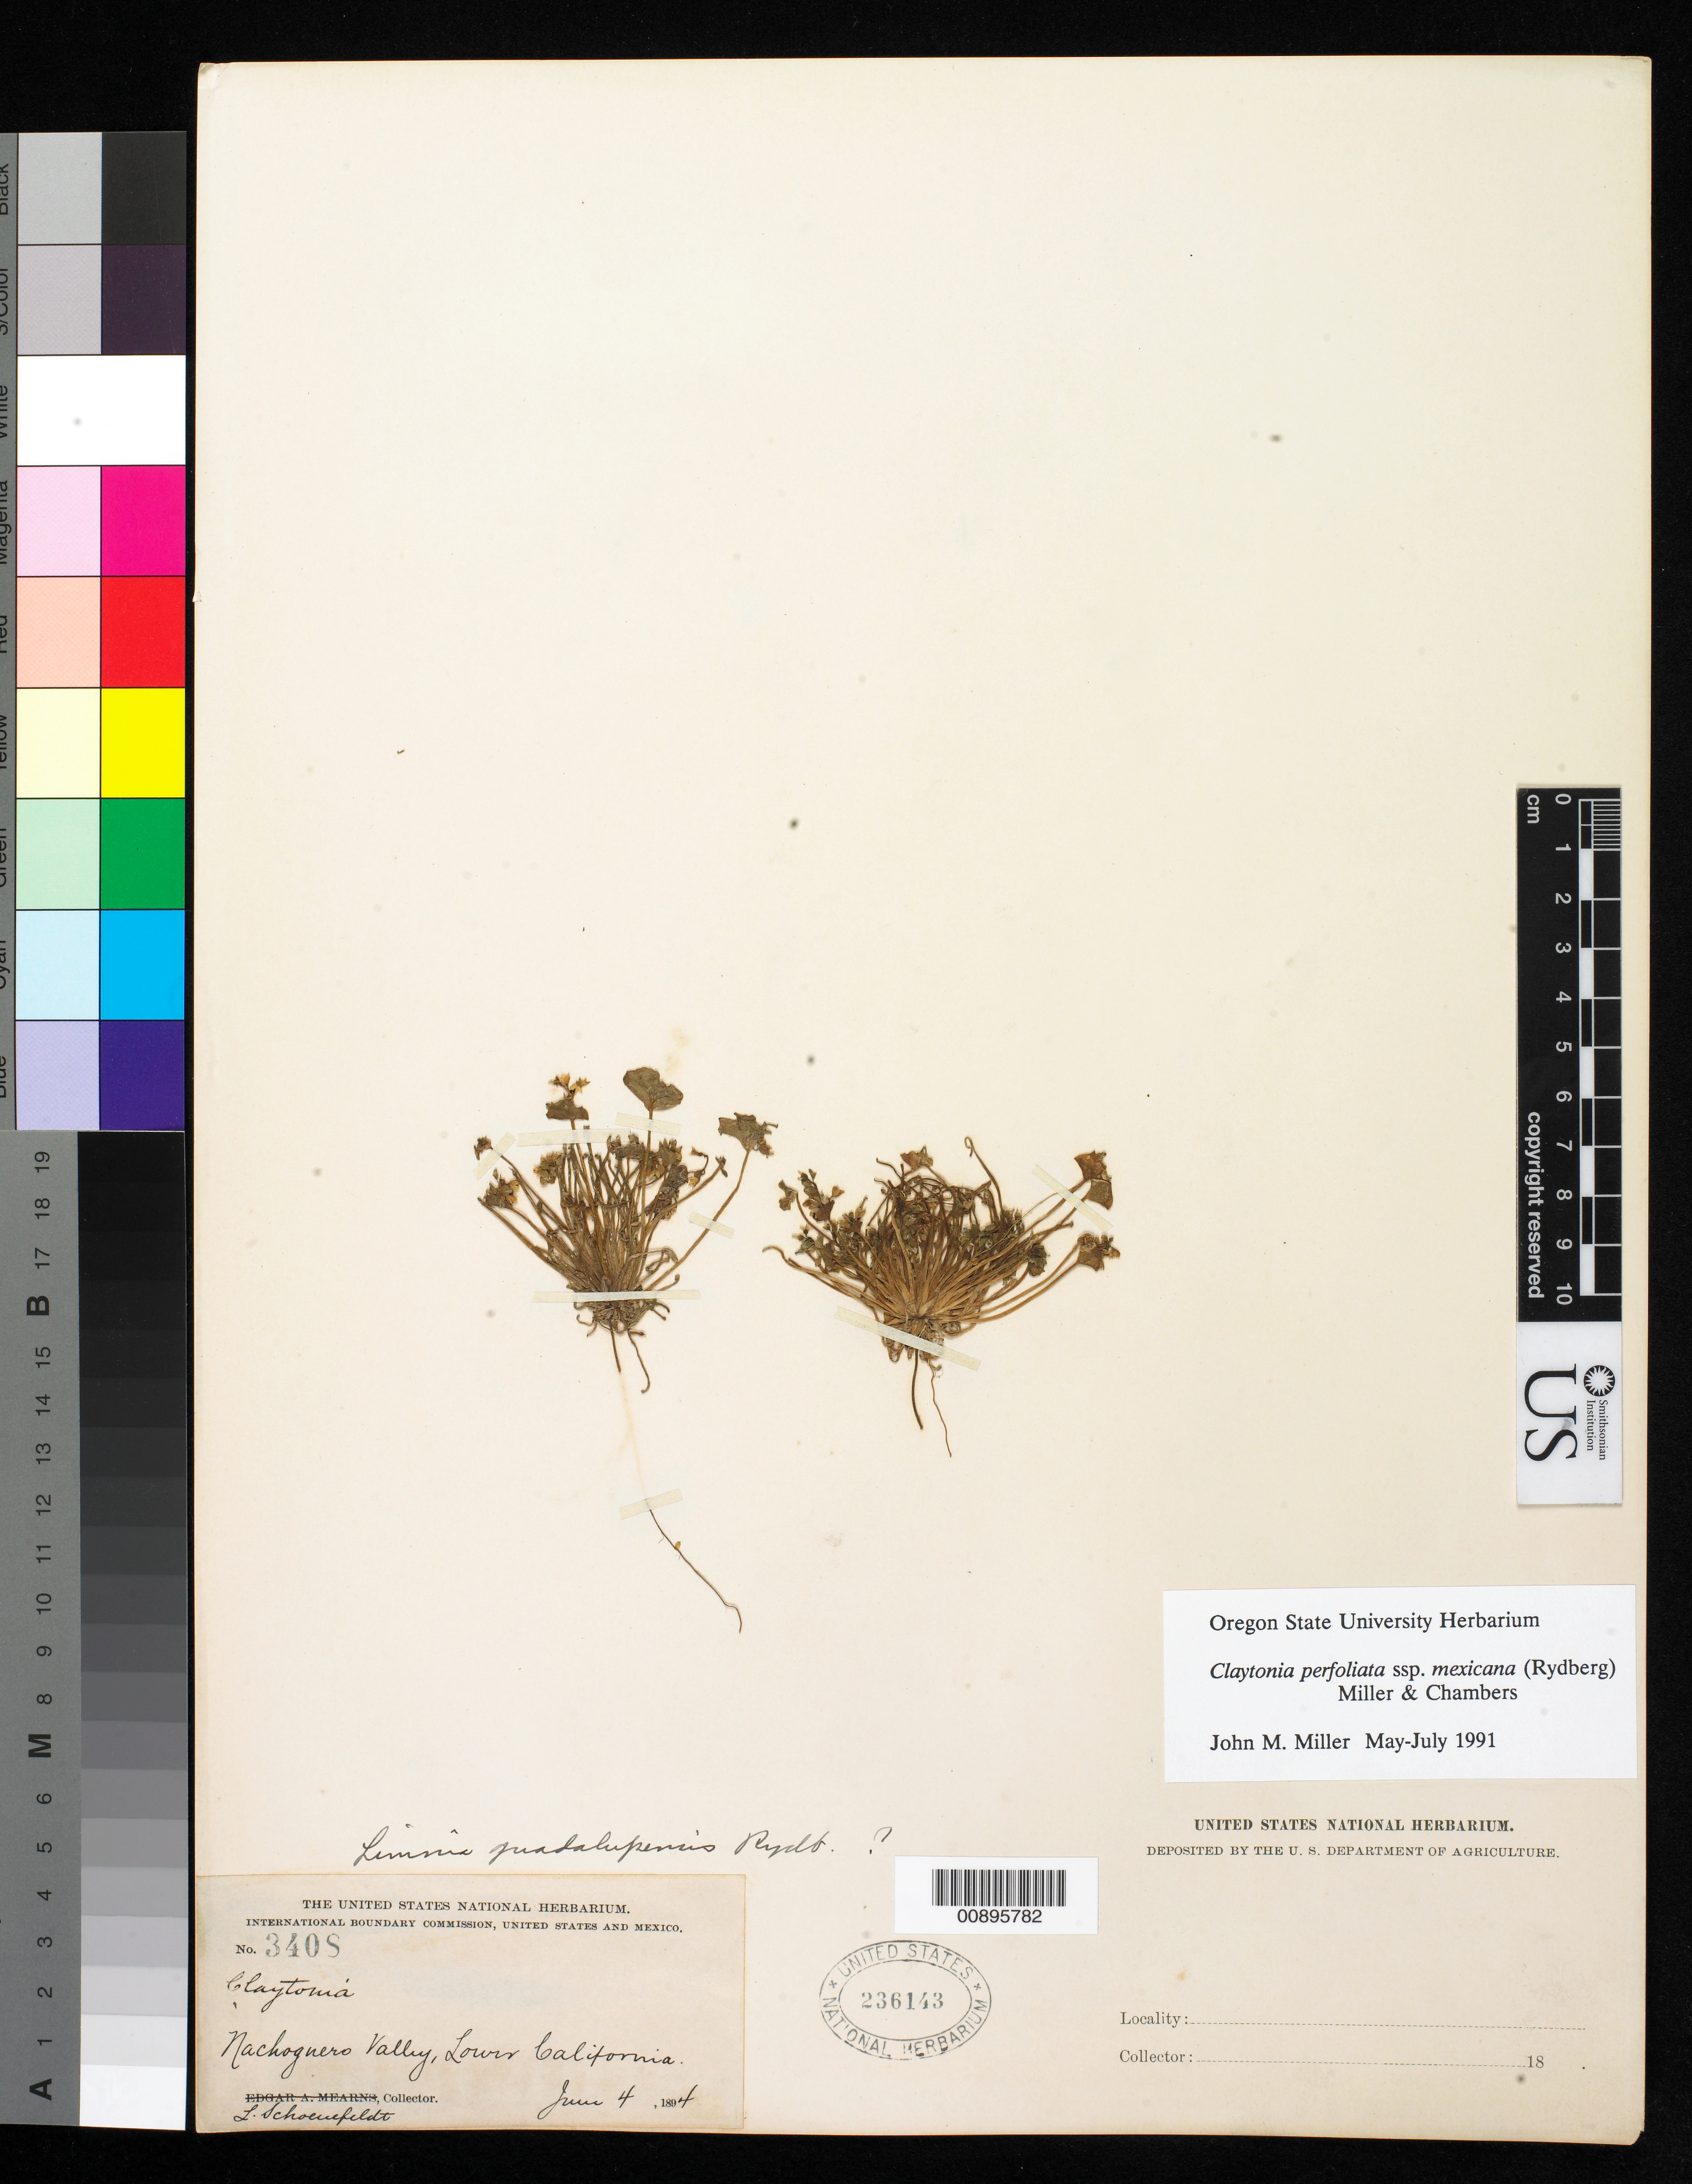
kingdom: Plantae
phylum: Tracheophyta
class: Magnoliopsida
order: Caryophyllales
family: Montiaceae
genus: Claytonia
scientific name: Claytonia perfoliata subsp. mexicana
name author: (Rydb.) Mill. & Chambers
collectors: L. Schoenfeldt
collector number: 3408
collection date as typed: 04 Jun 1894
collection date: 1894-06-04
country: Mexico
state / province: Baja California Norte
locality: Nachoguero Valley, Baja California.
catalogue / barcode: US 236143